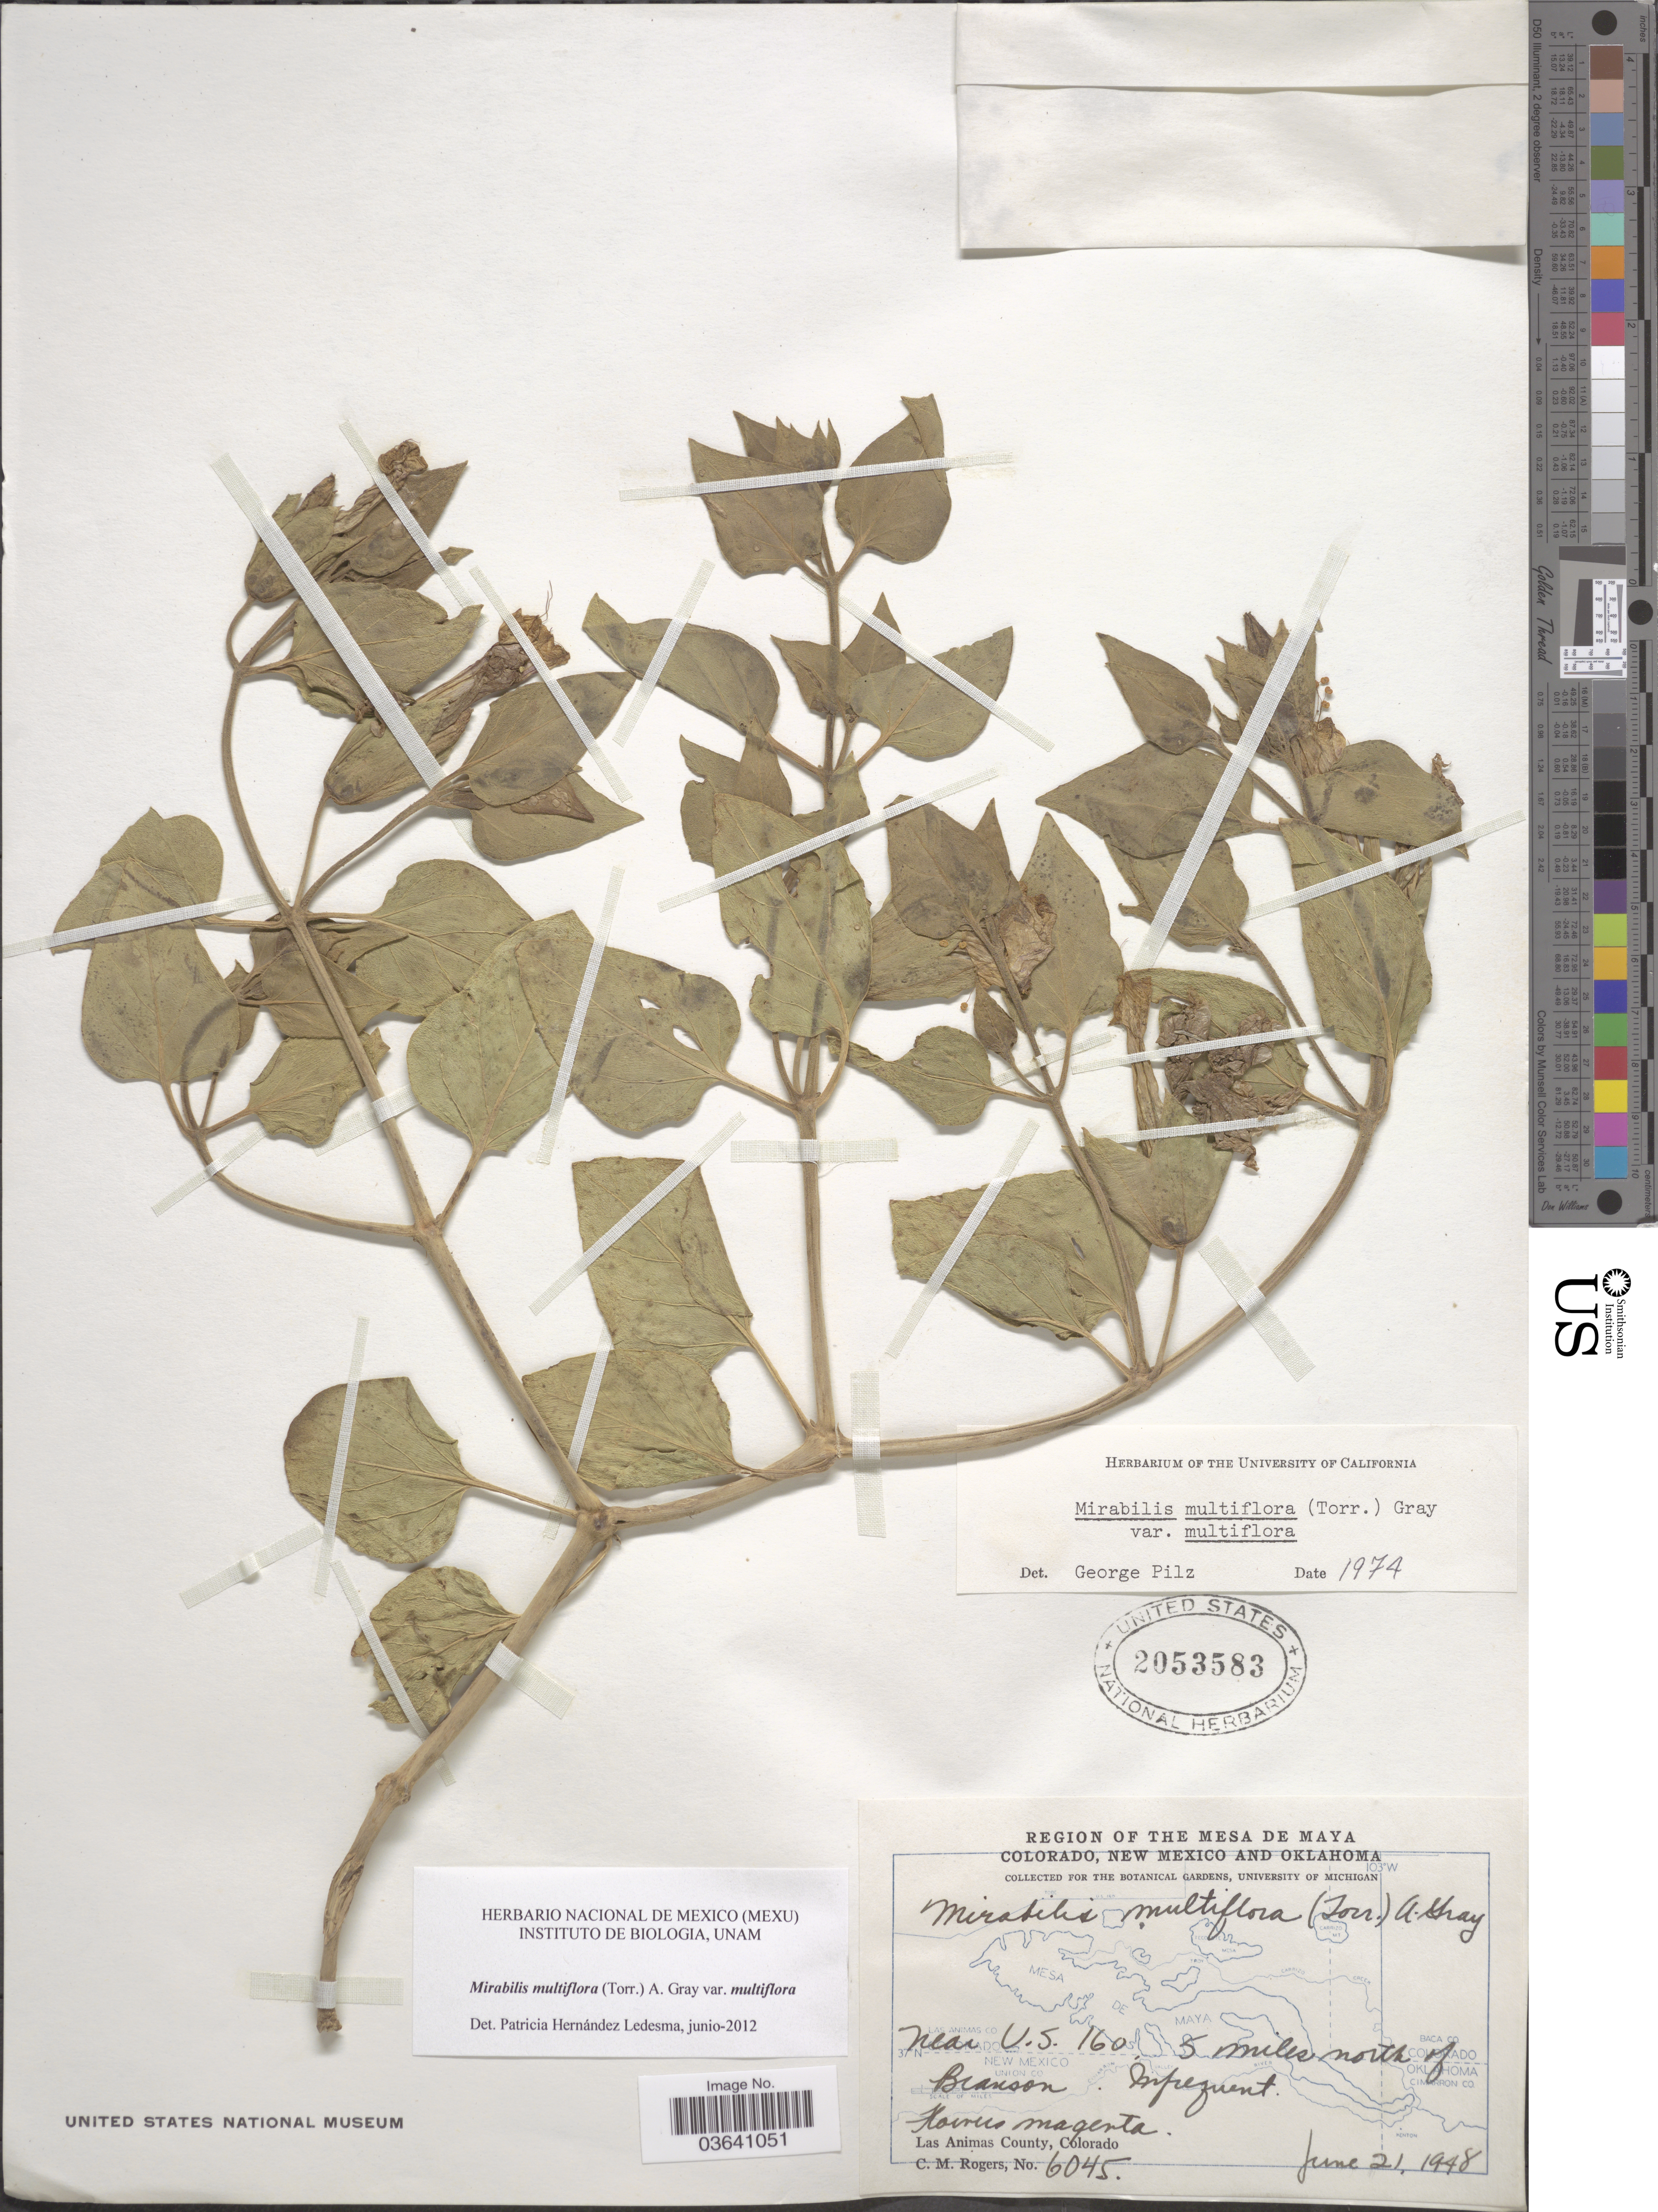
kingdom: Plantae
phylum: Tracheophyta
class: Magnoliopsida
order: Caryophyllales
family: Nyctaginaceae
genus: Mirabilis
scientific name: Mirabilis multiflora var. multiflora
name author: (Torr.) A. Gray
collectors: C. M. Rogers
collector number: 6045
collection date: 1948-06-21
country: United States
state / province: Colorado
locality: Mesa de Maya. Near U.S. 160. 5 miles north of Branson. Las Animas County.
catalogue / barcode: US 2053583